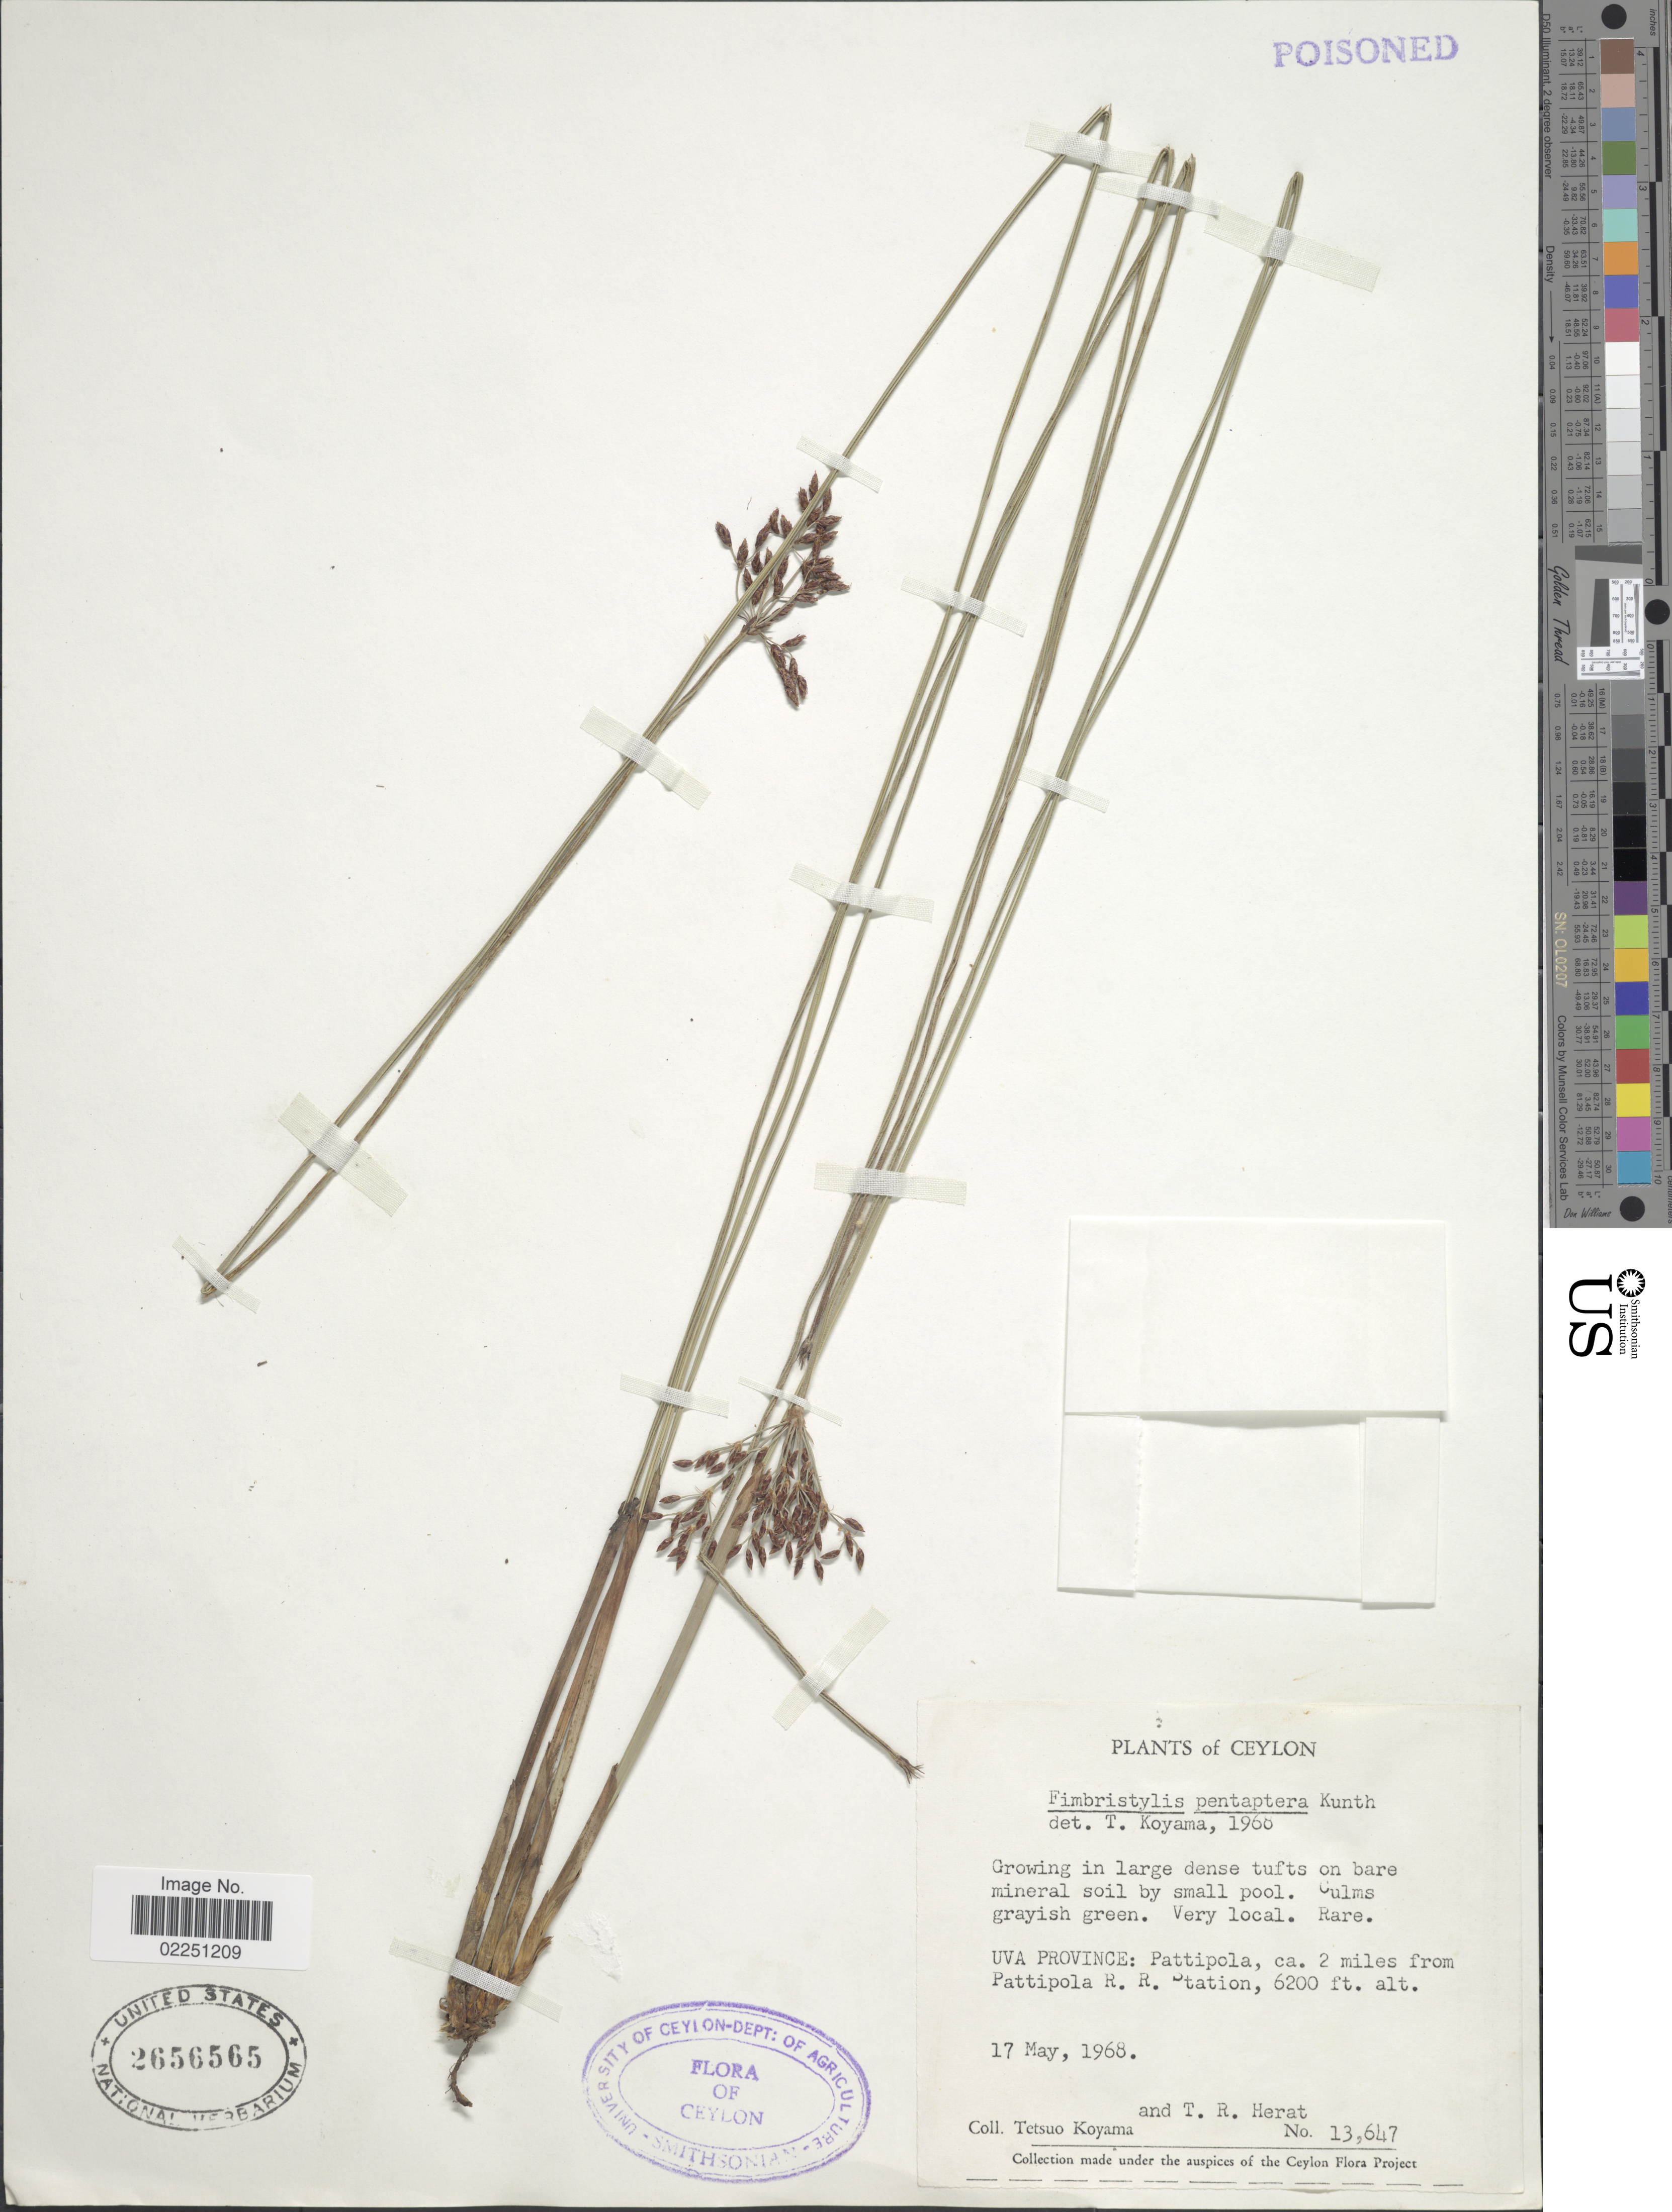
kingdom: Plantae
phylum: Tracheophyta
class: Liliopsida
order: Poales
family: Cyperaceae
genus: Fimbristylis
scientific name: Fimbristylis pentaptera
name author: (Nees) Kunth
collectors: T. Koyama & T. R. Herat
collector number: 13647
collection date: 1968-05-17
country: Sri Lanka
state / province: Uva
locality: Ceylon. Pattipola, ca. 2 miles from Pattipola R.R. Station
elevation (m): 1890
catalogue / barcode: US 2656565